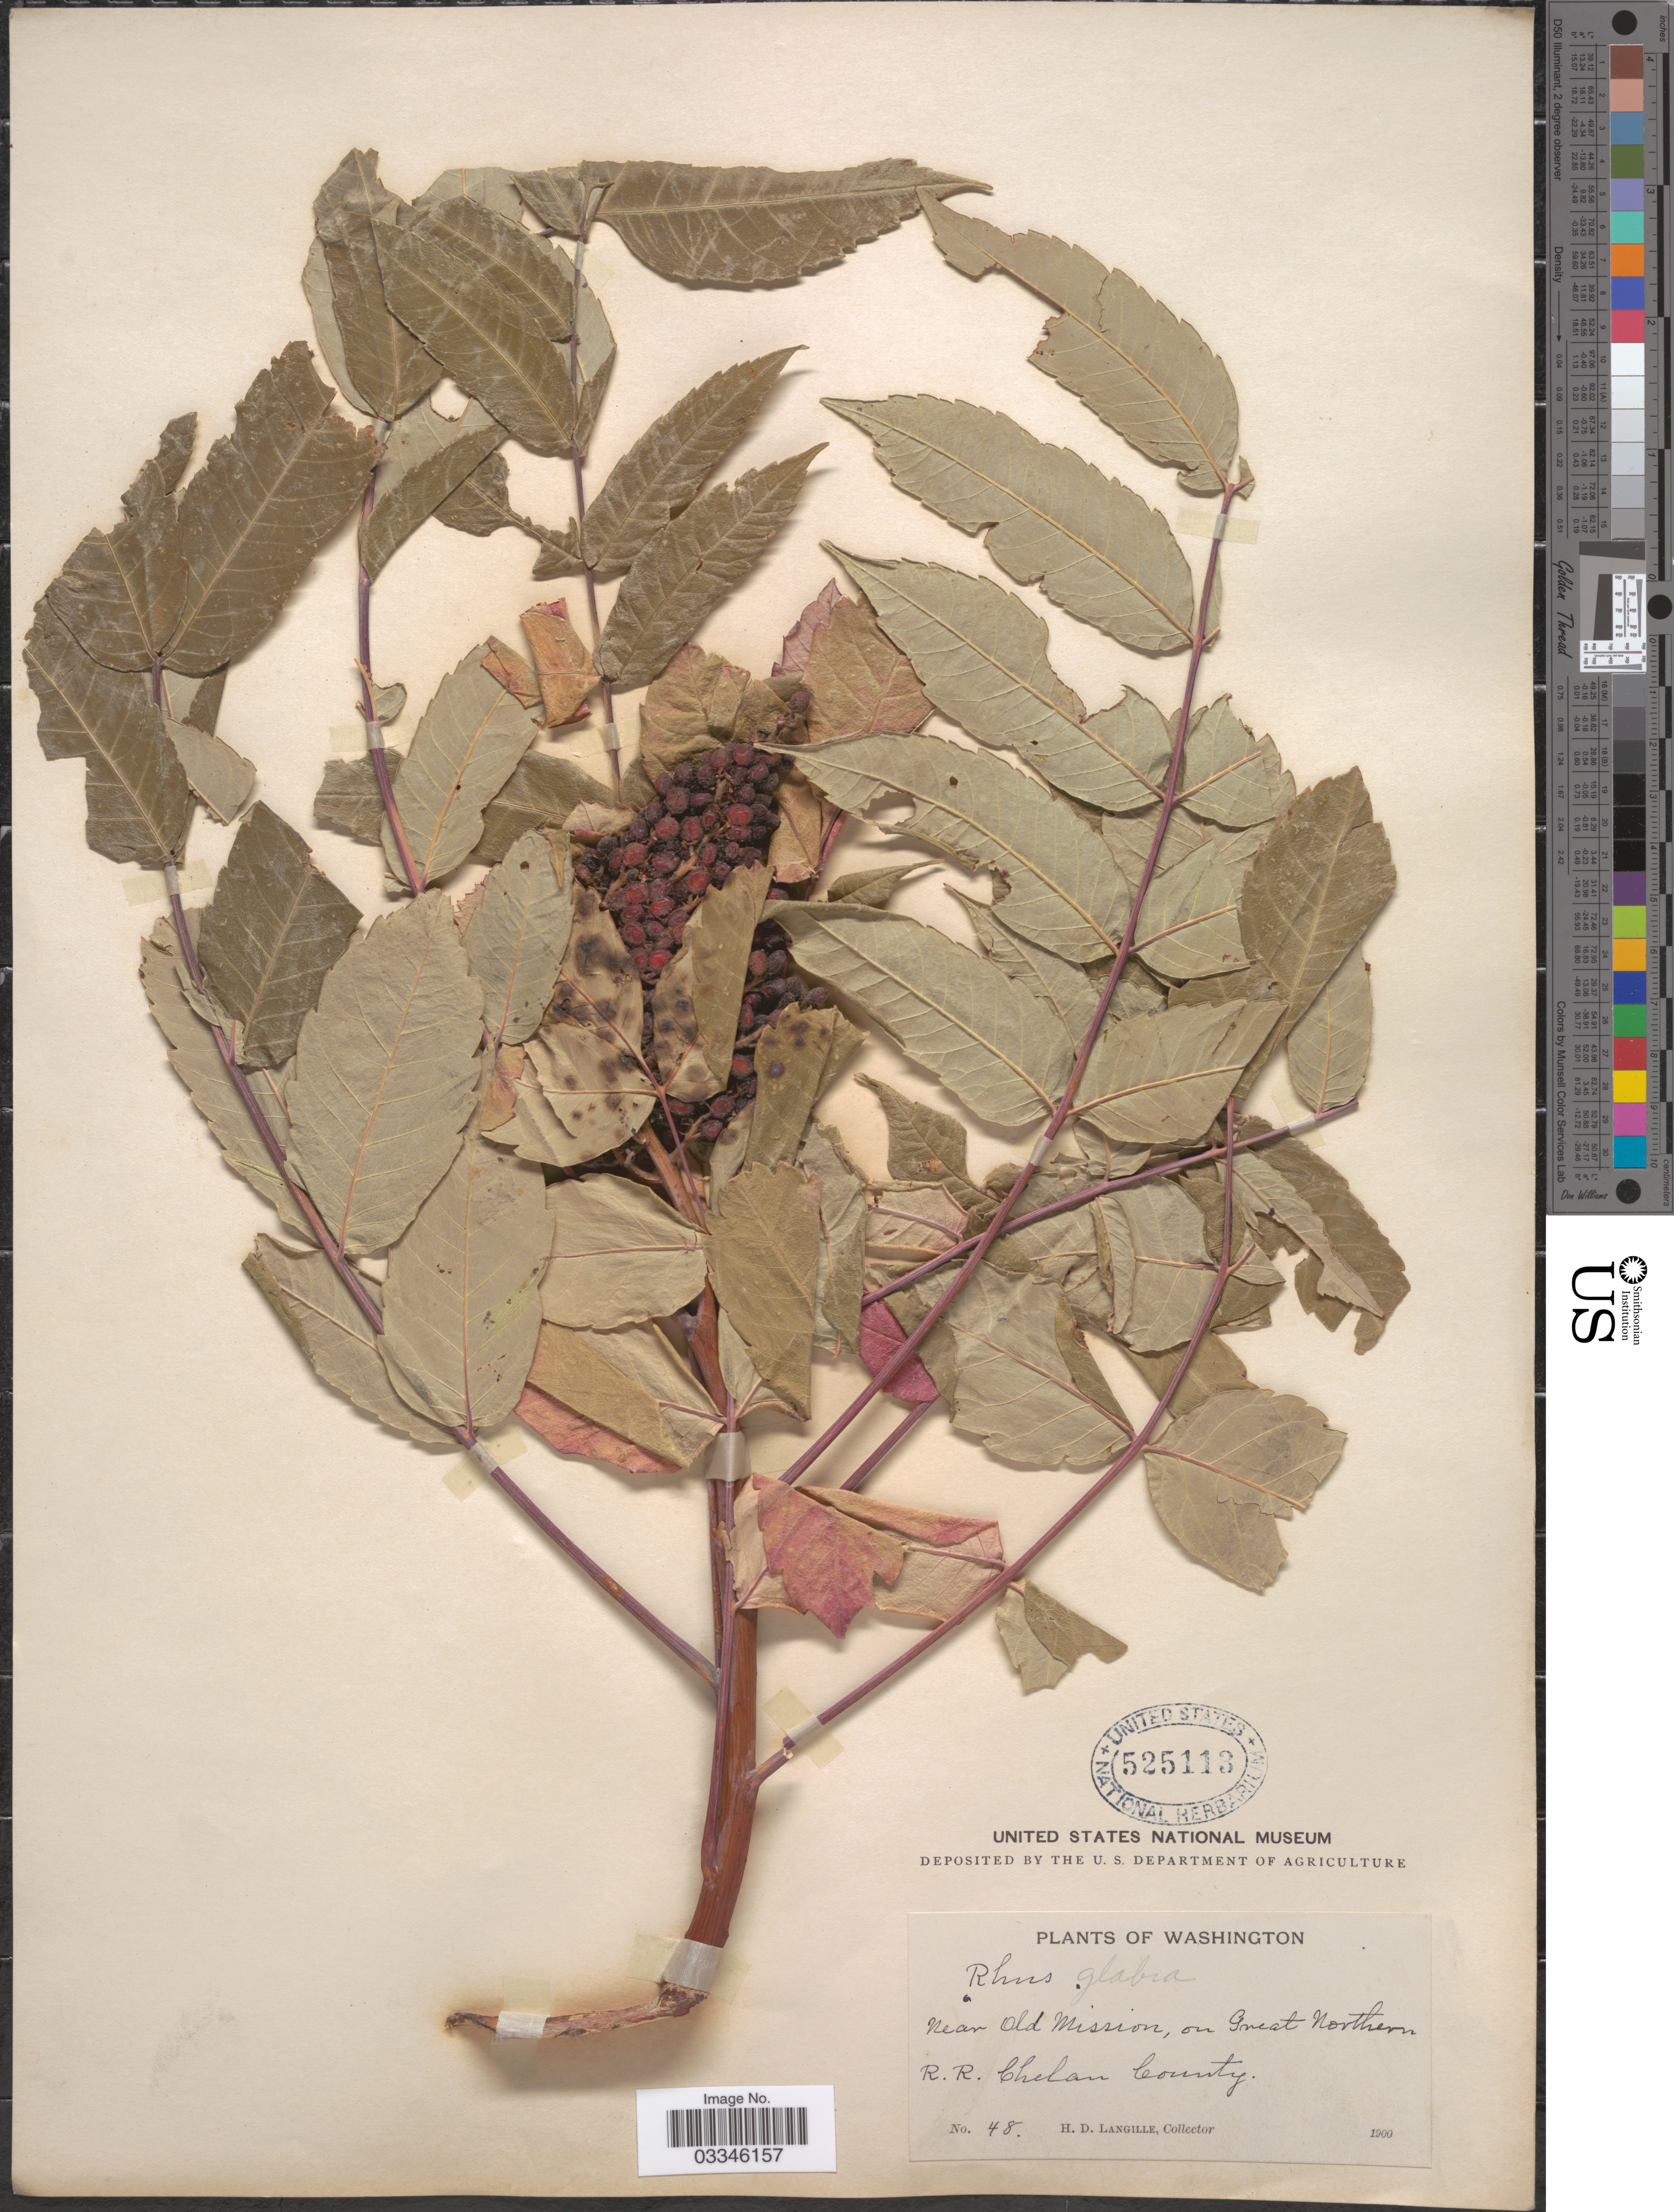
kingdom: Plantae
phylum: Tracheophyta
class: Magnoliopsida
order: Sapindales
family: Anacardiaceae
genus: Rhus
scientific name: Rhus glabra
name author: L.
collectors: H. Langille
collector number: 48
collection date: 1900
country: United States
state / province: Washington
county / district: Chelan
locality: Near Old Mission, on Great Northern R. R. Chelan County.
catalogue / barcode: US 525113